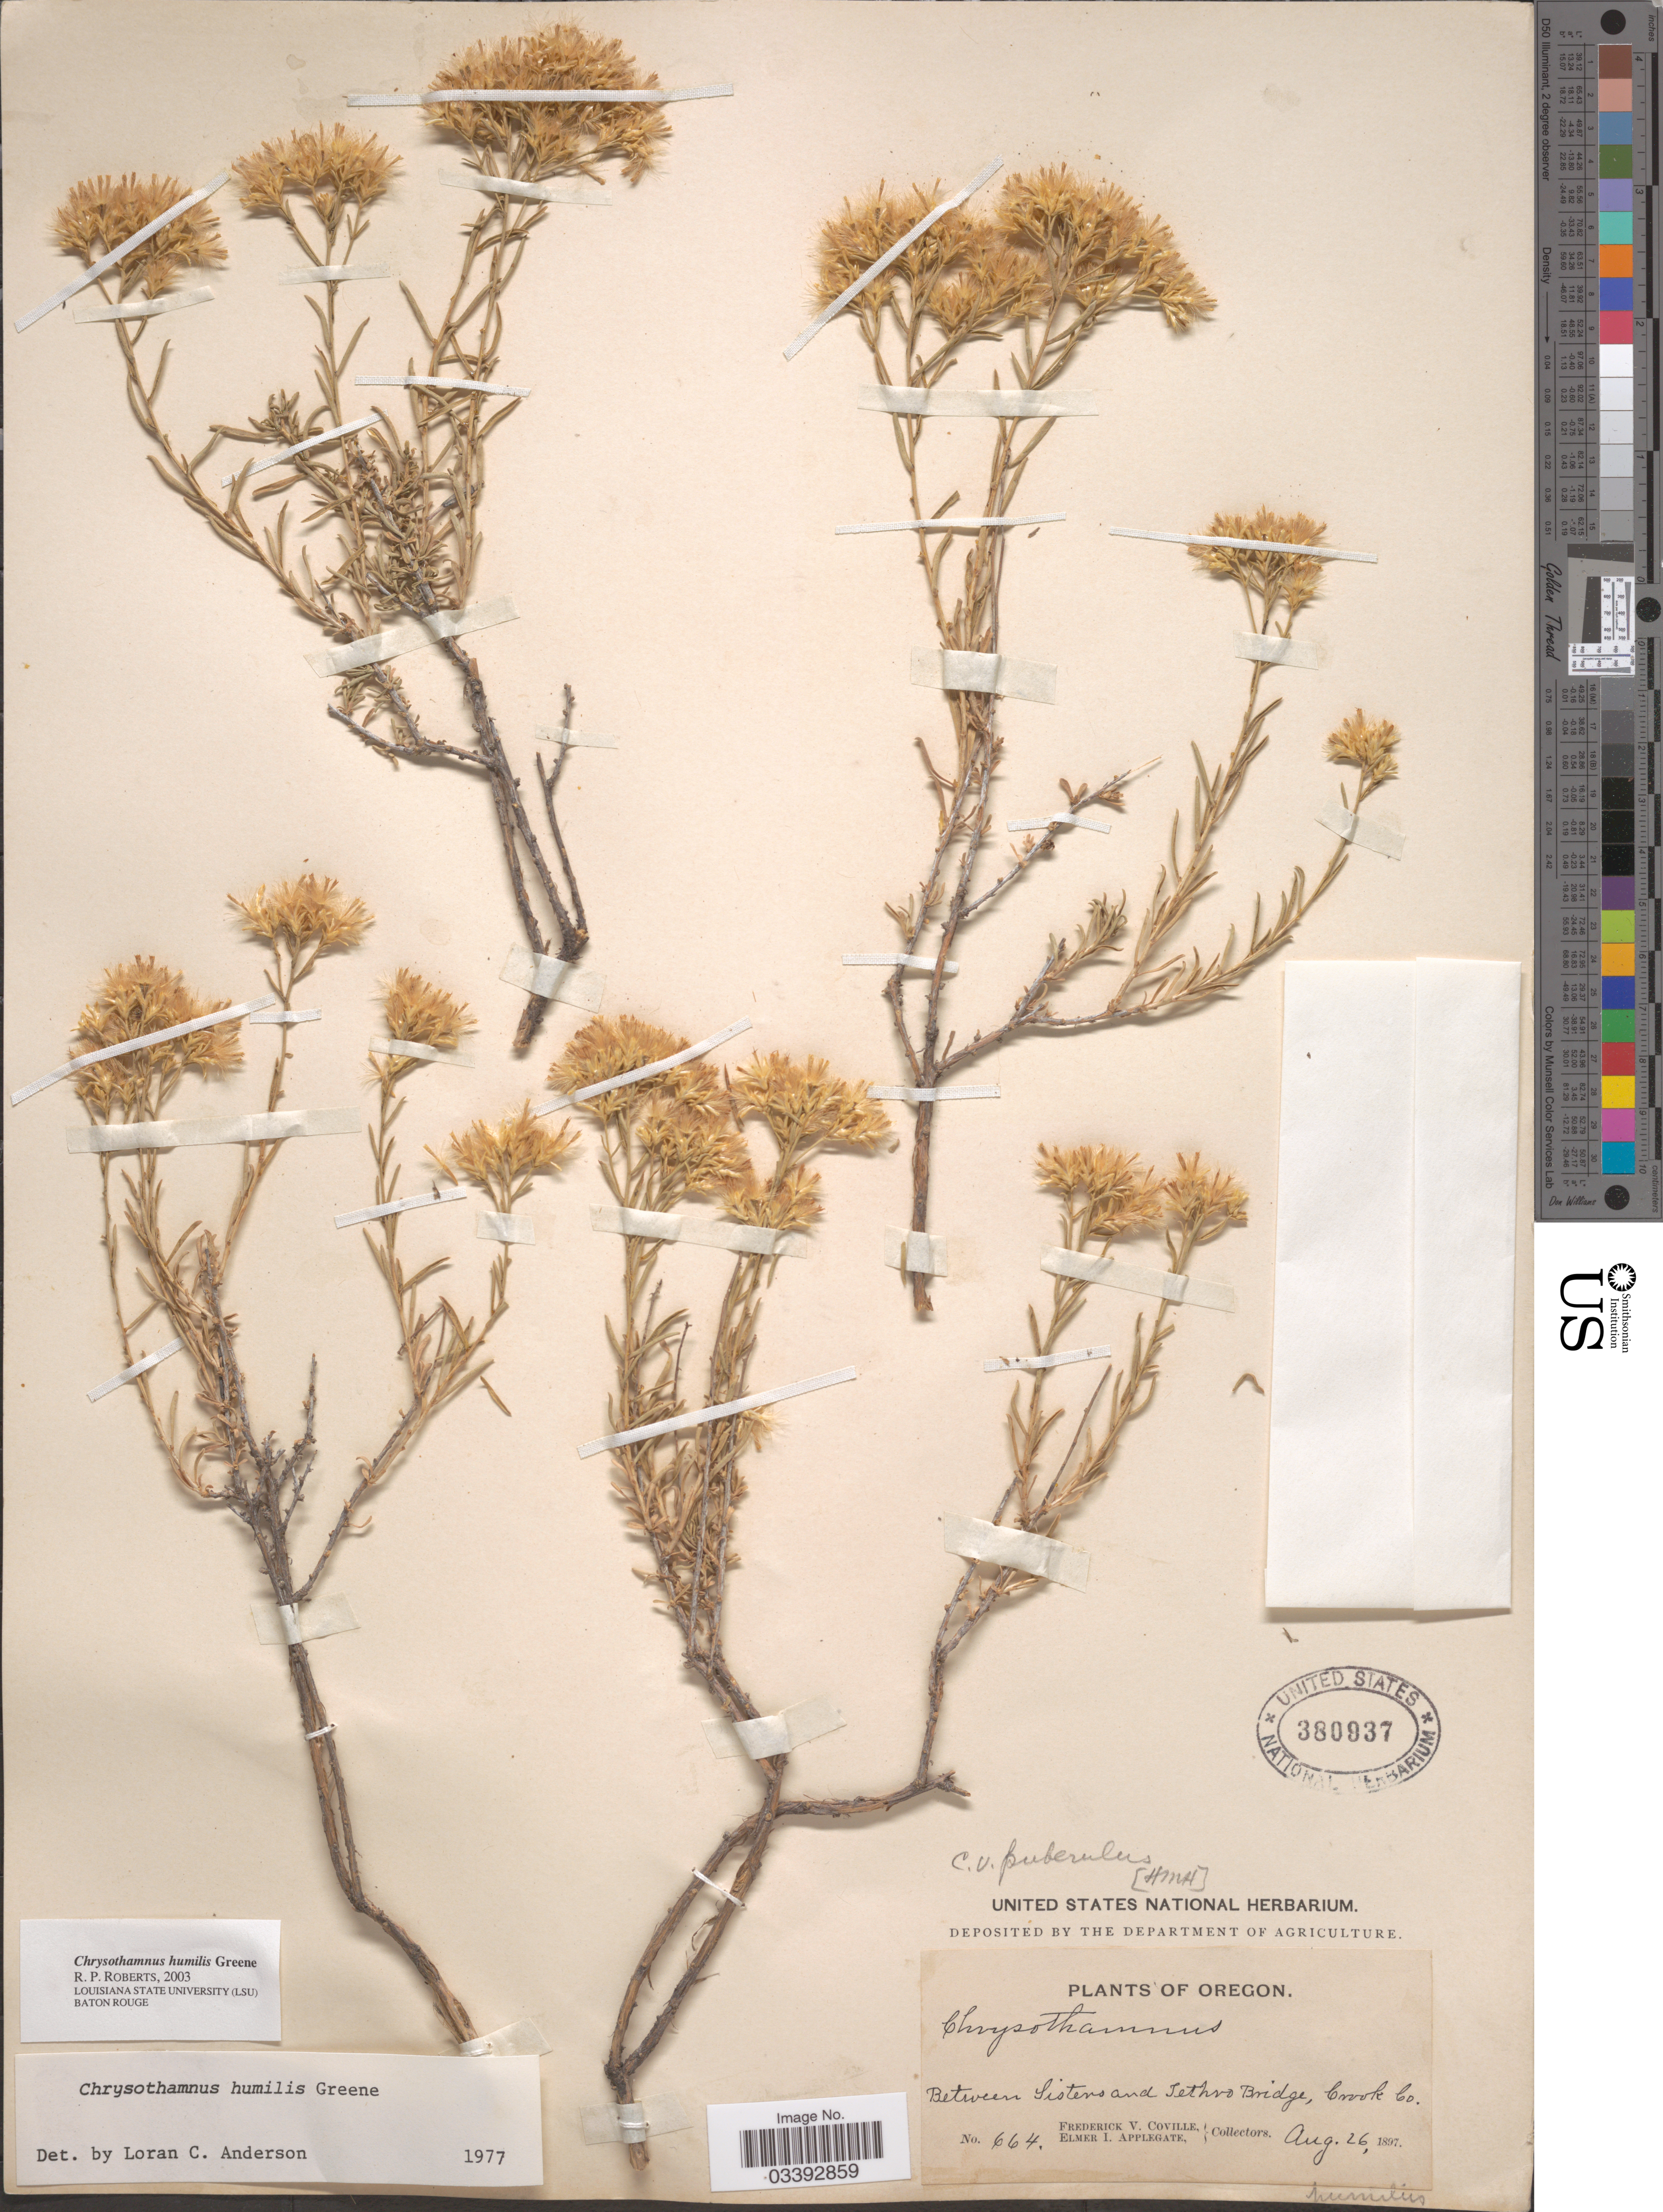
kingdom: Plantae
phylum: Tracheophyta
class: Magnoliopsida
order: Asterales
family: Asteraceae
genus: Chrysothamnus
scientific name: Chrysothamnus humilis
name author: Greene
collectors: F. V. Coville & E. I. Applegate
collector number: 664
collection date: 1897-08-26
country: United States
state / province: Oregon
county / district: Crook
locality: Between Sisters and Jethro Bridge, Crook Co.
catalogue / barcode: US 380937